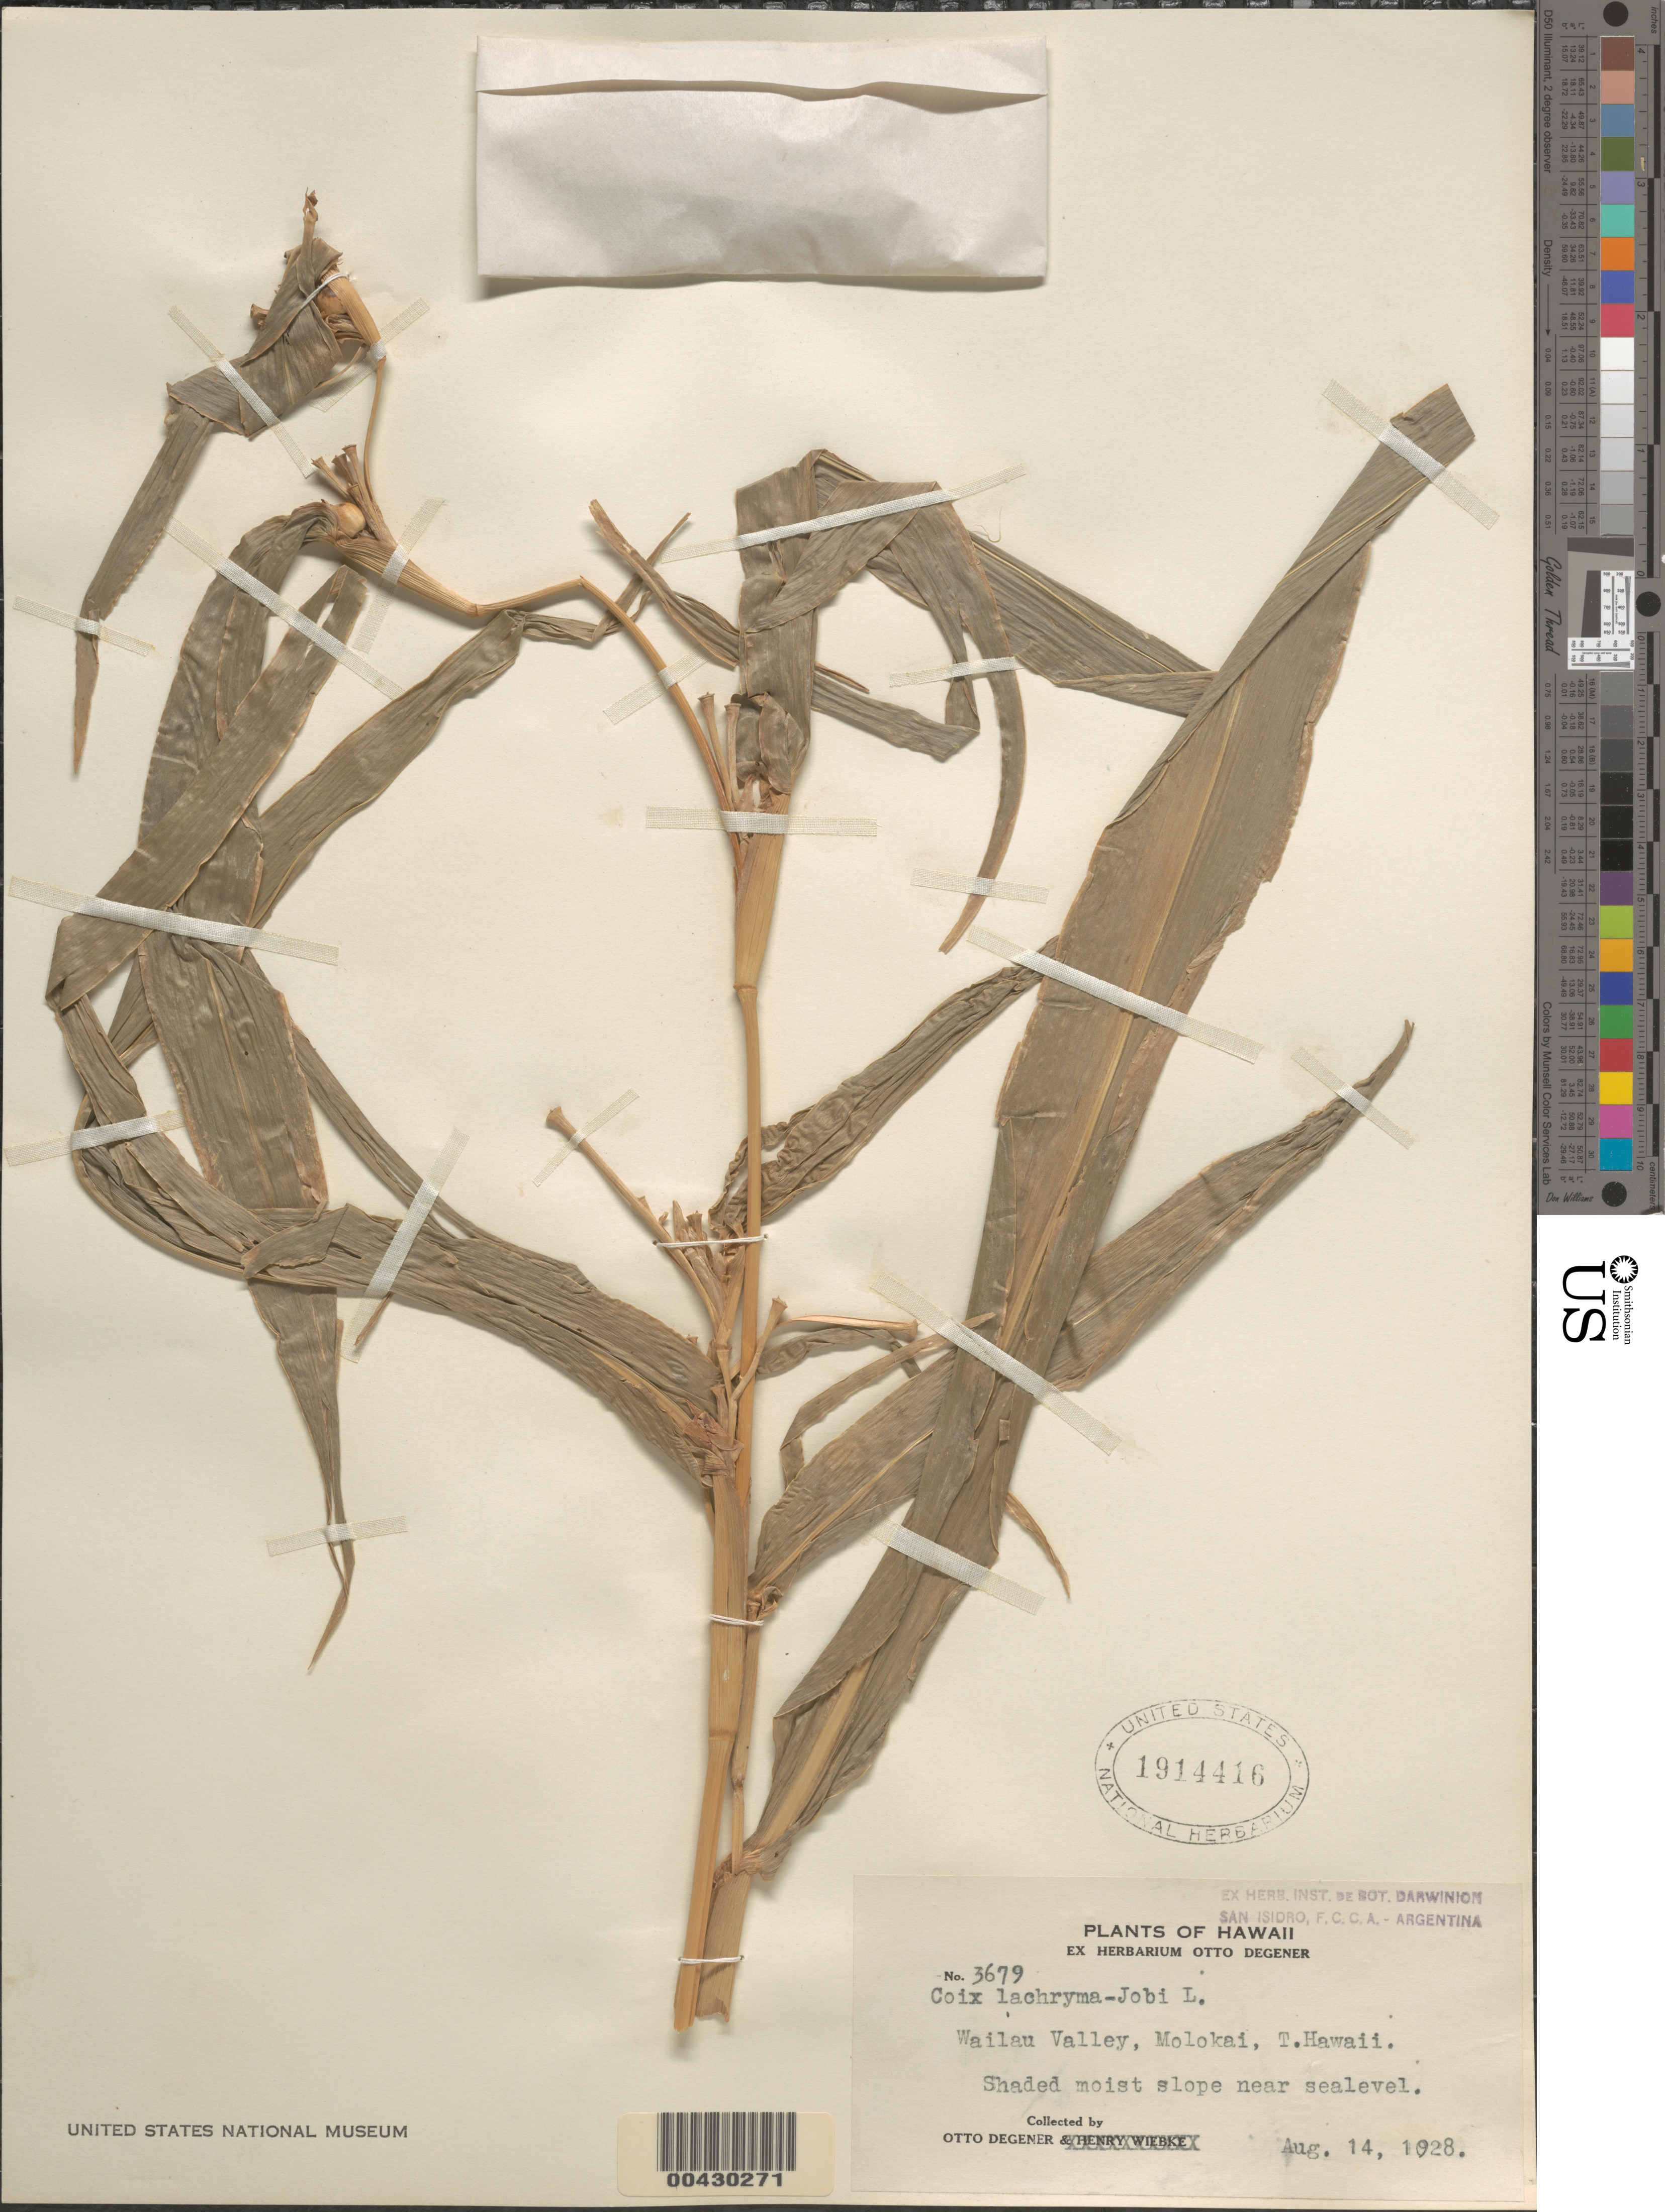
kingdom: Plantae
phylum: Tracheophyta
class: Liliopsida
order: Poales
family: Poaceae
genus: Coix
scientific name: Coix lacryma-jobi var. lacryma-jobi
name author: L.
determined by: Faccenda, K.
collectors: O. Degener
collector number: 3679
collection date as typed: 14 Aug 1928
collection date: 1928-08-14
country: United States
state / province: Hawaii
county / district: Maui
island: Moloka'i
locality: Wailau Valley, near sea level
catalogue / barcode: US 1914416